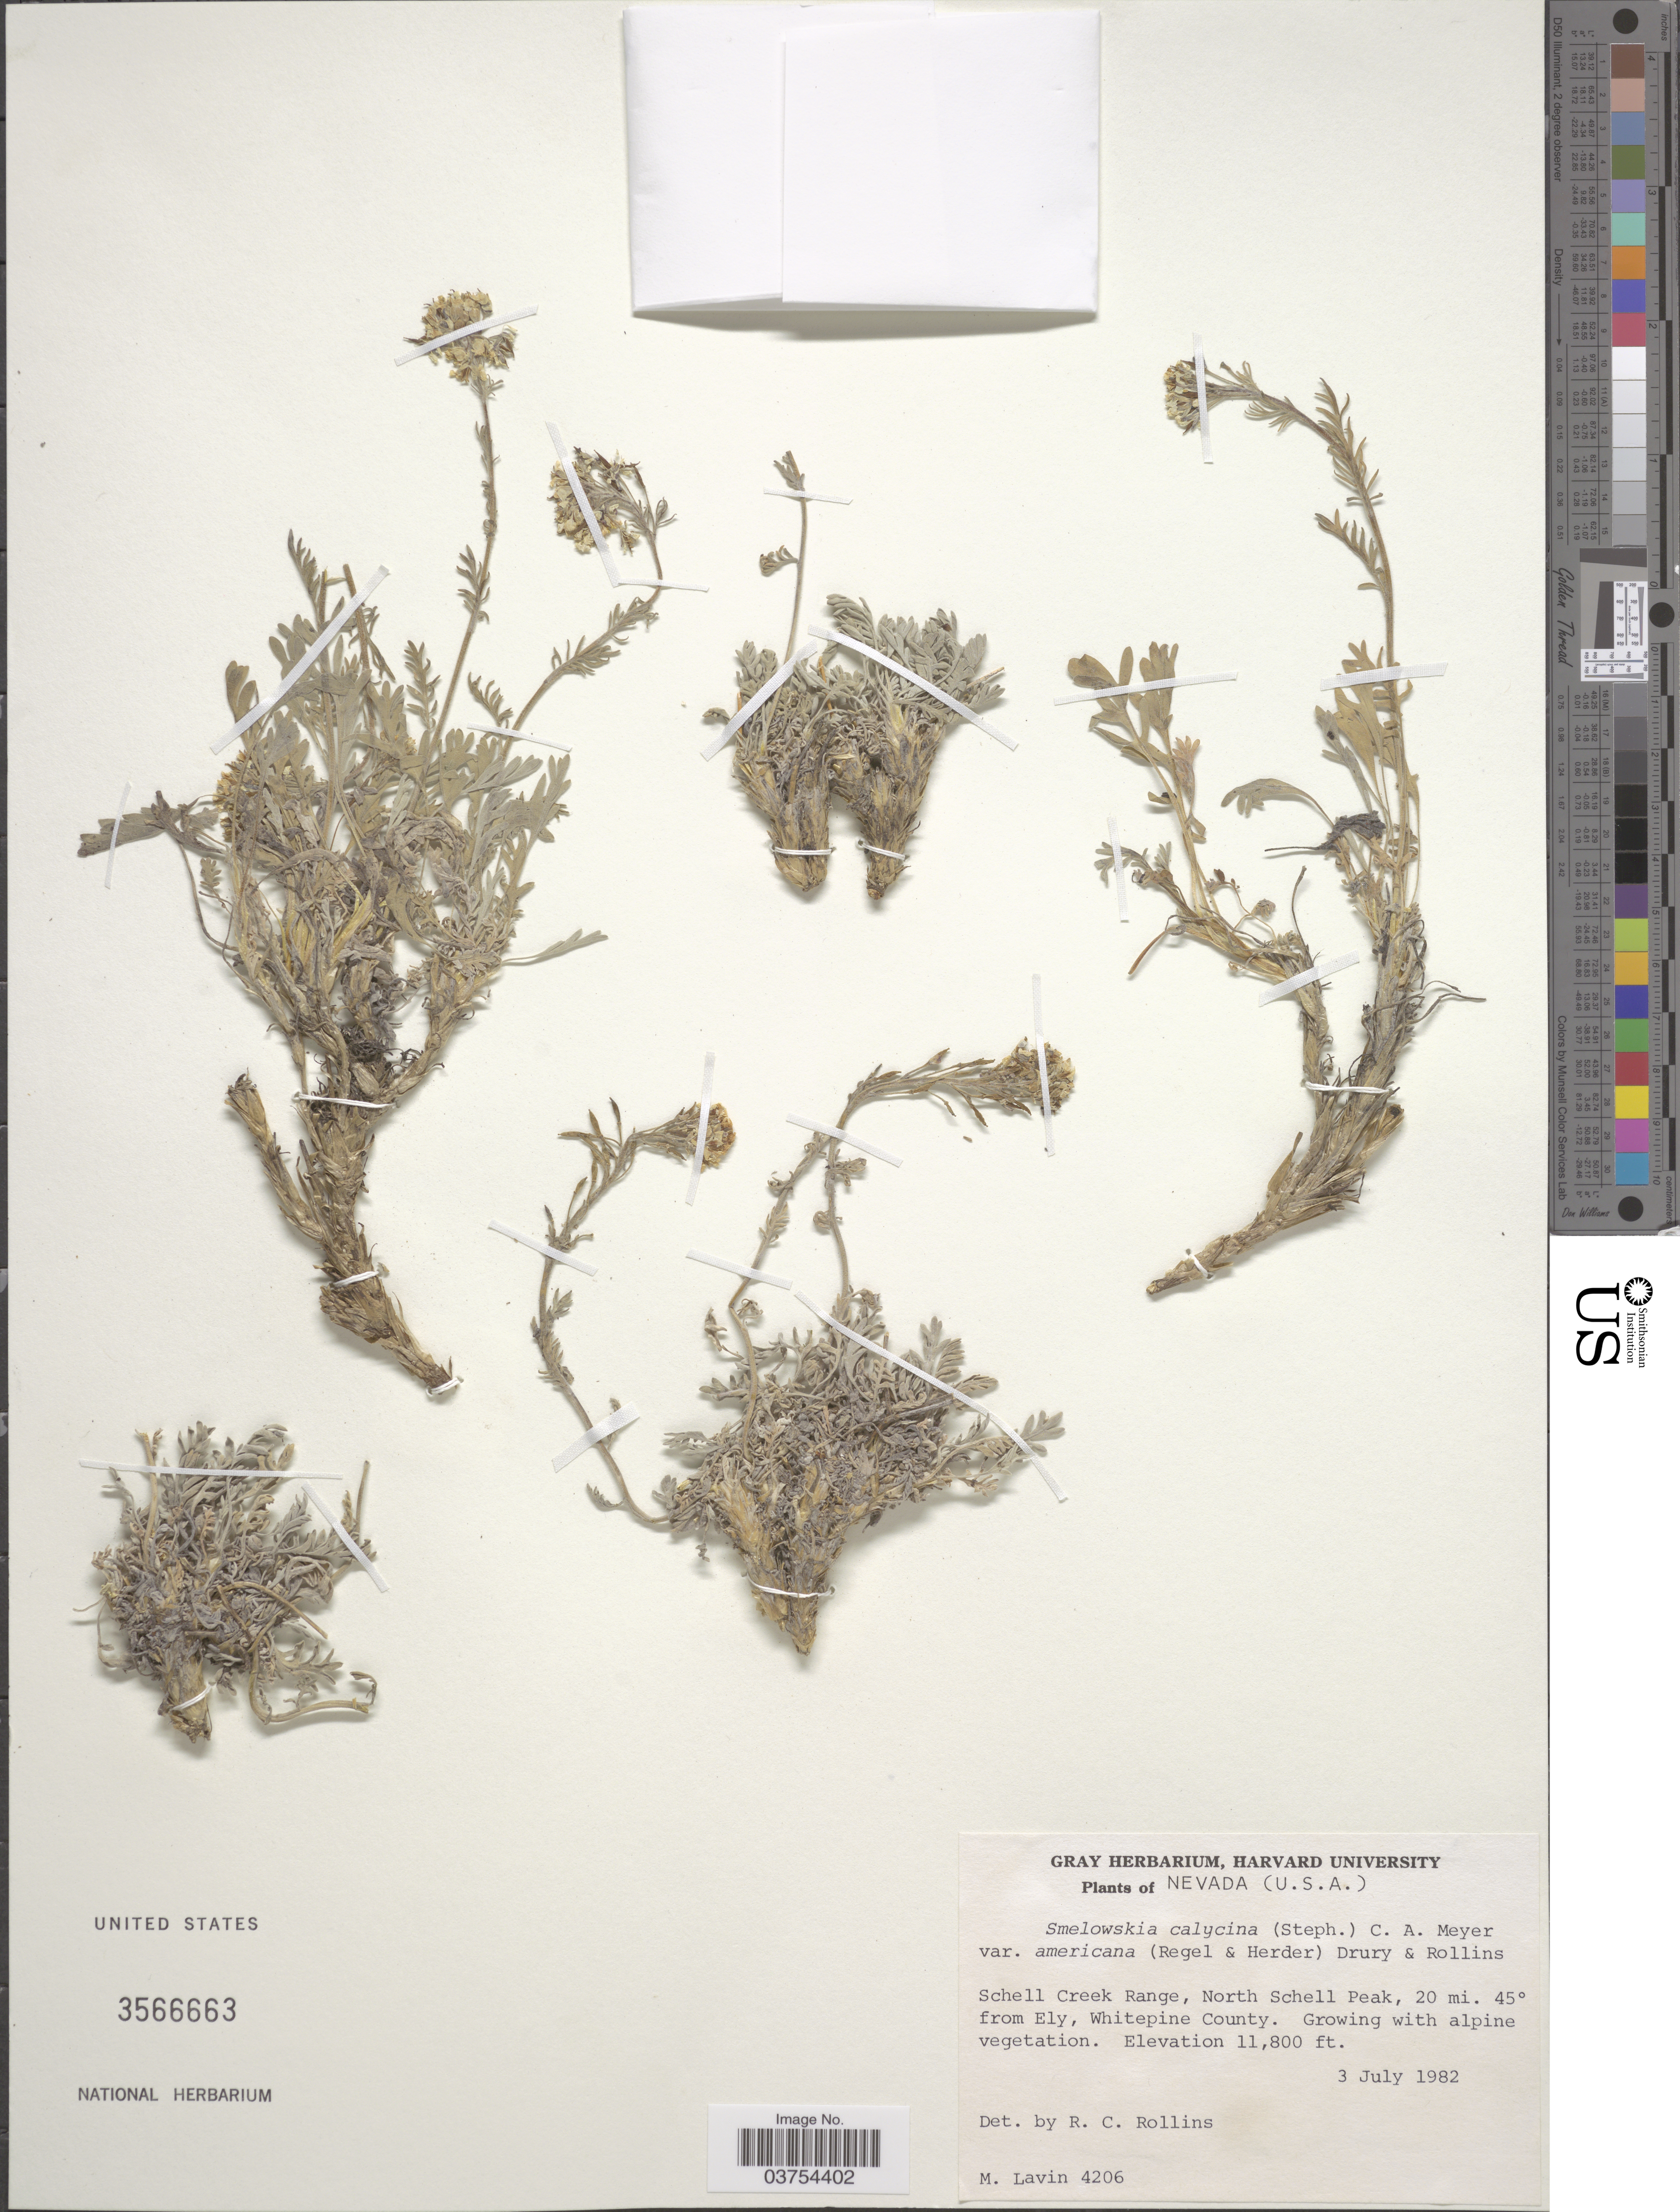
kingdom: Plantae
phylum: Tracheophyta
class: Magnoliopsida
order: Brassicales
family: Brassicaceae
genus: Smelowskia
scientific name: Smelowskia calycina var. americana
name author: (Regel & Herder) W.H.Drury & Rollins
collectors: M. Lavin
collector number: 4206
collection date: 1982-07-03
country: United States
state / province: Nevada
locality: Schell Creek Range, North Schell Peak, 20 mi. 45º from Ely, Whitepine County.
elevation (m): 3597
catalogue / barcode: US 3566663